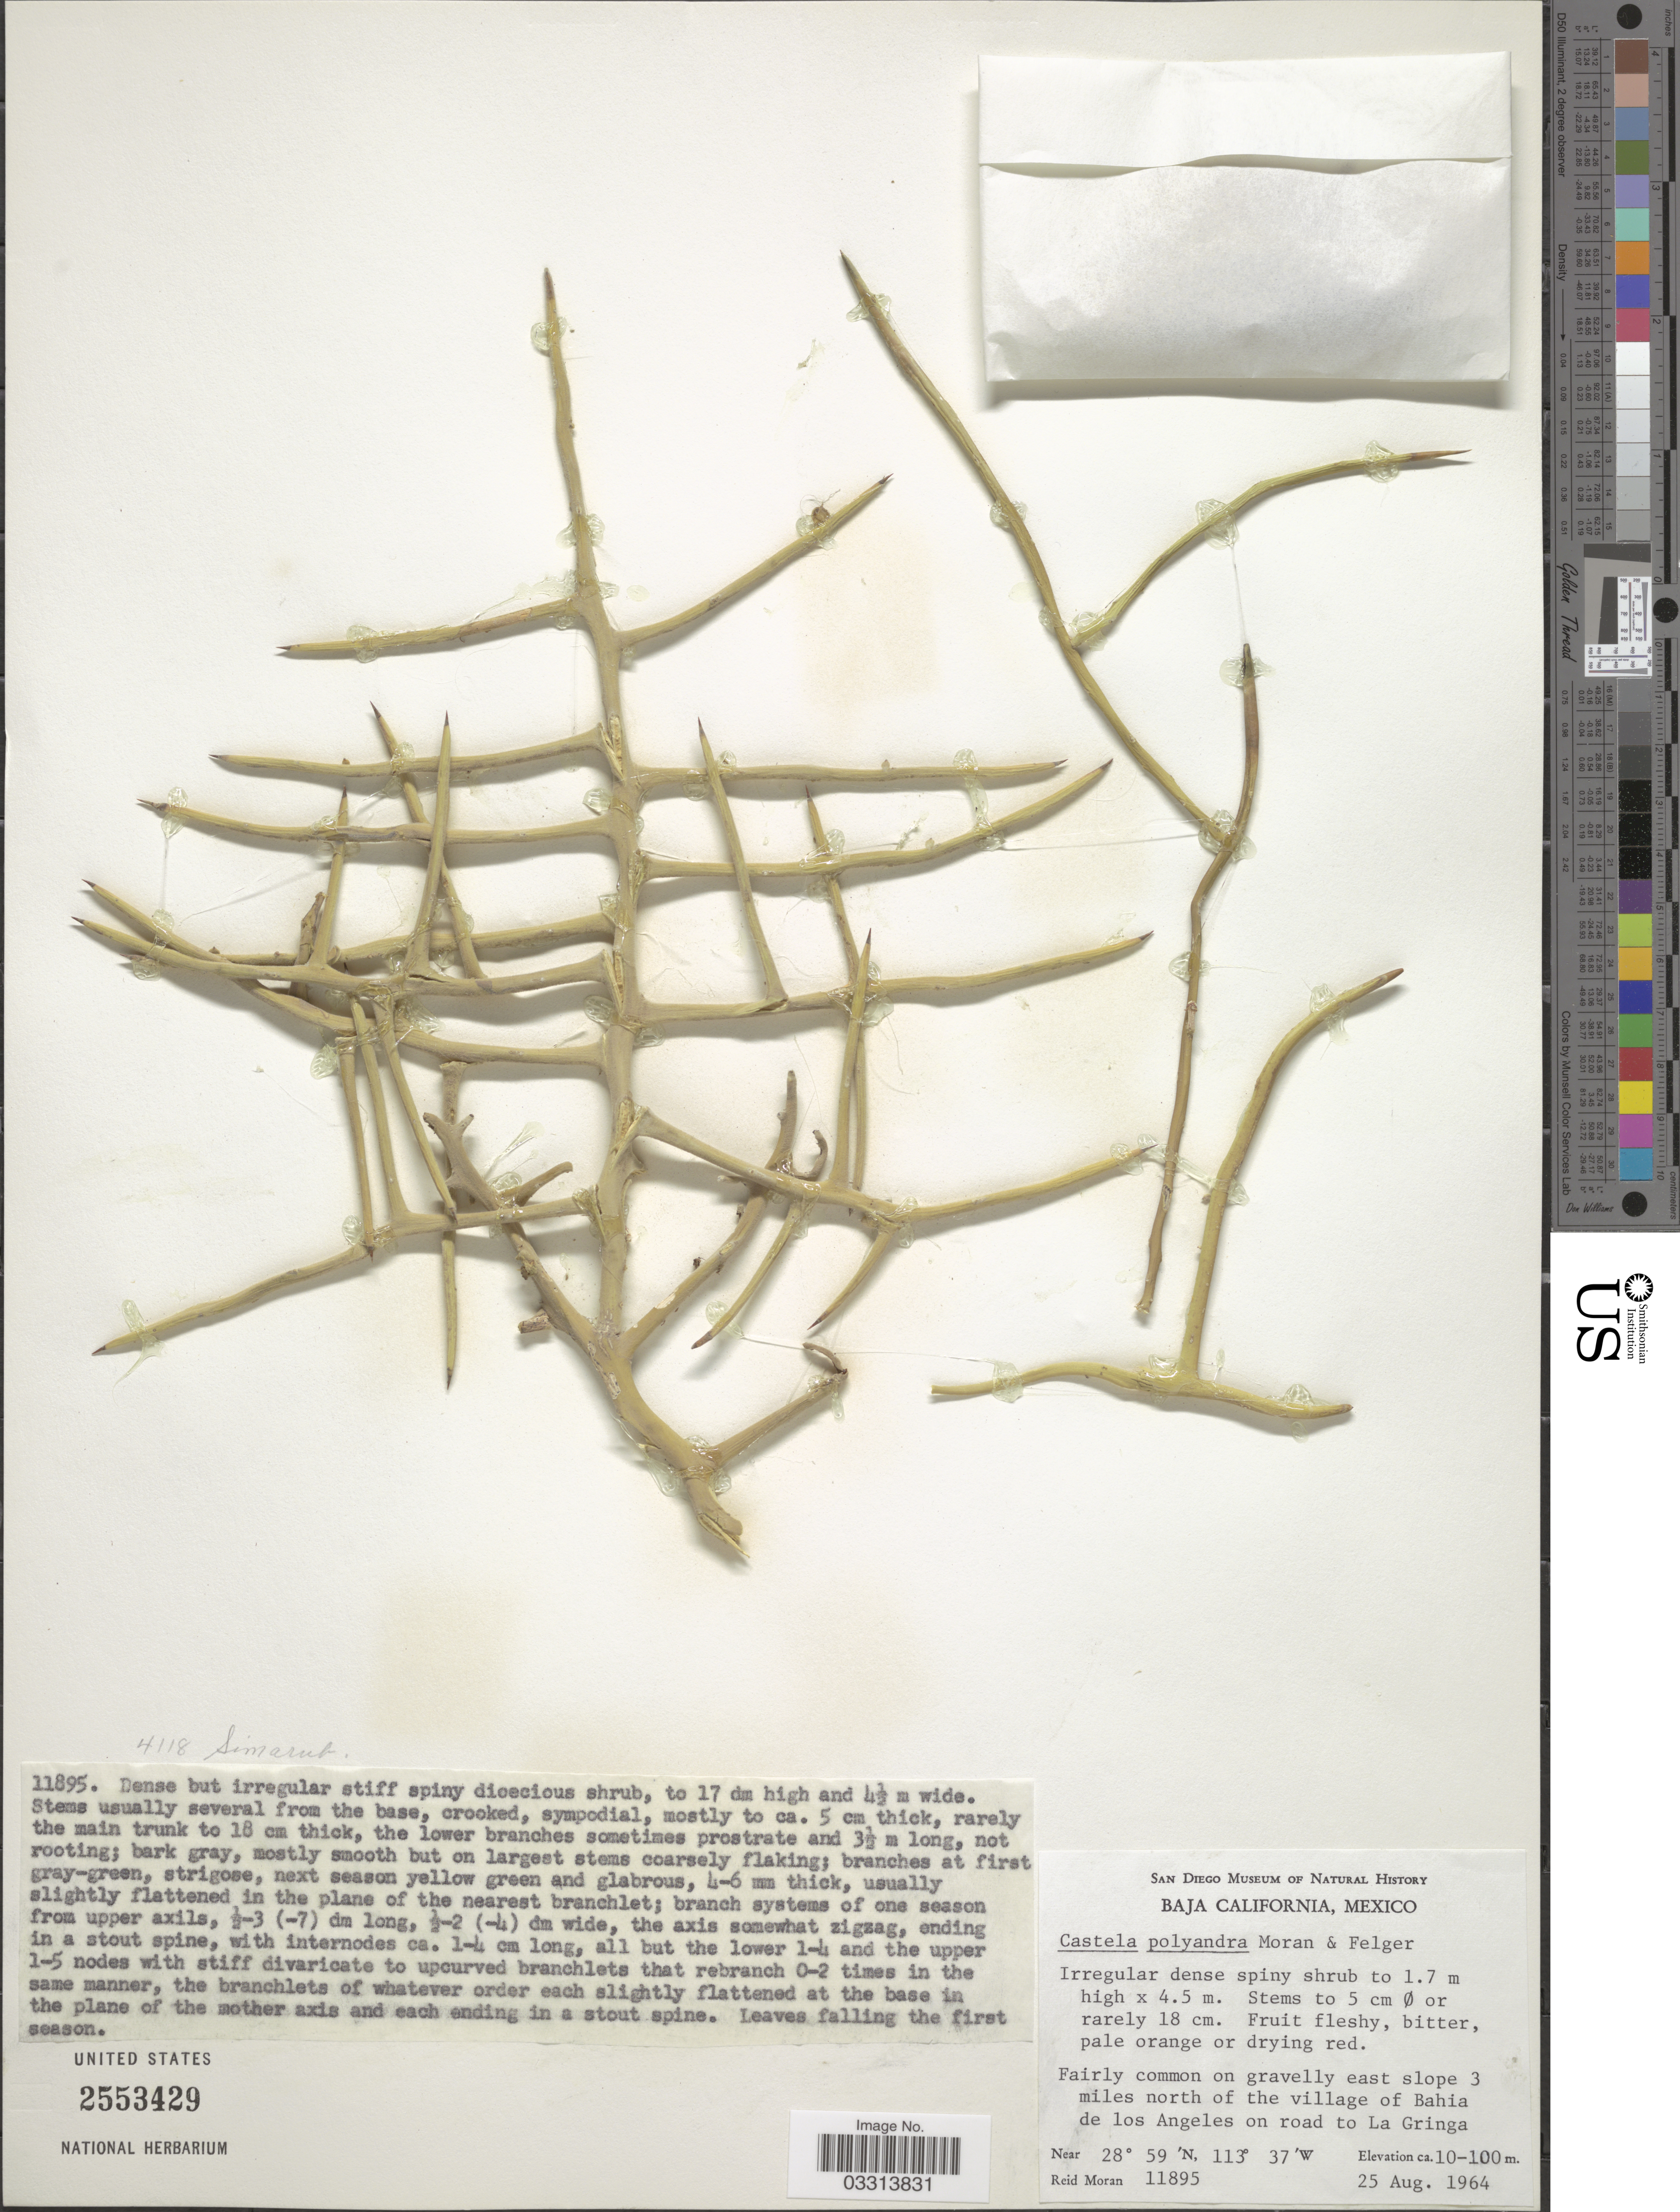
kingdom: Plantae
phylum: Tracheophyta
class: Magnoliopsida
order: Sapindales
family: Simaroubaceae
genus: Castela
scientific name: Castela polyandra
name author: Moran & Felger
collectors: R. V. Moran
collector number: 11895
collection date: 1964-08-25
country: Mexico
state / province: Baja California Norte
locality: Fairly common on gravelly east slope 3 miles north of the village of Bahia de los Angeles on road to La Gringa.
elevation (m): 10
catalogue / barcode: US 2553429